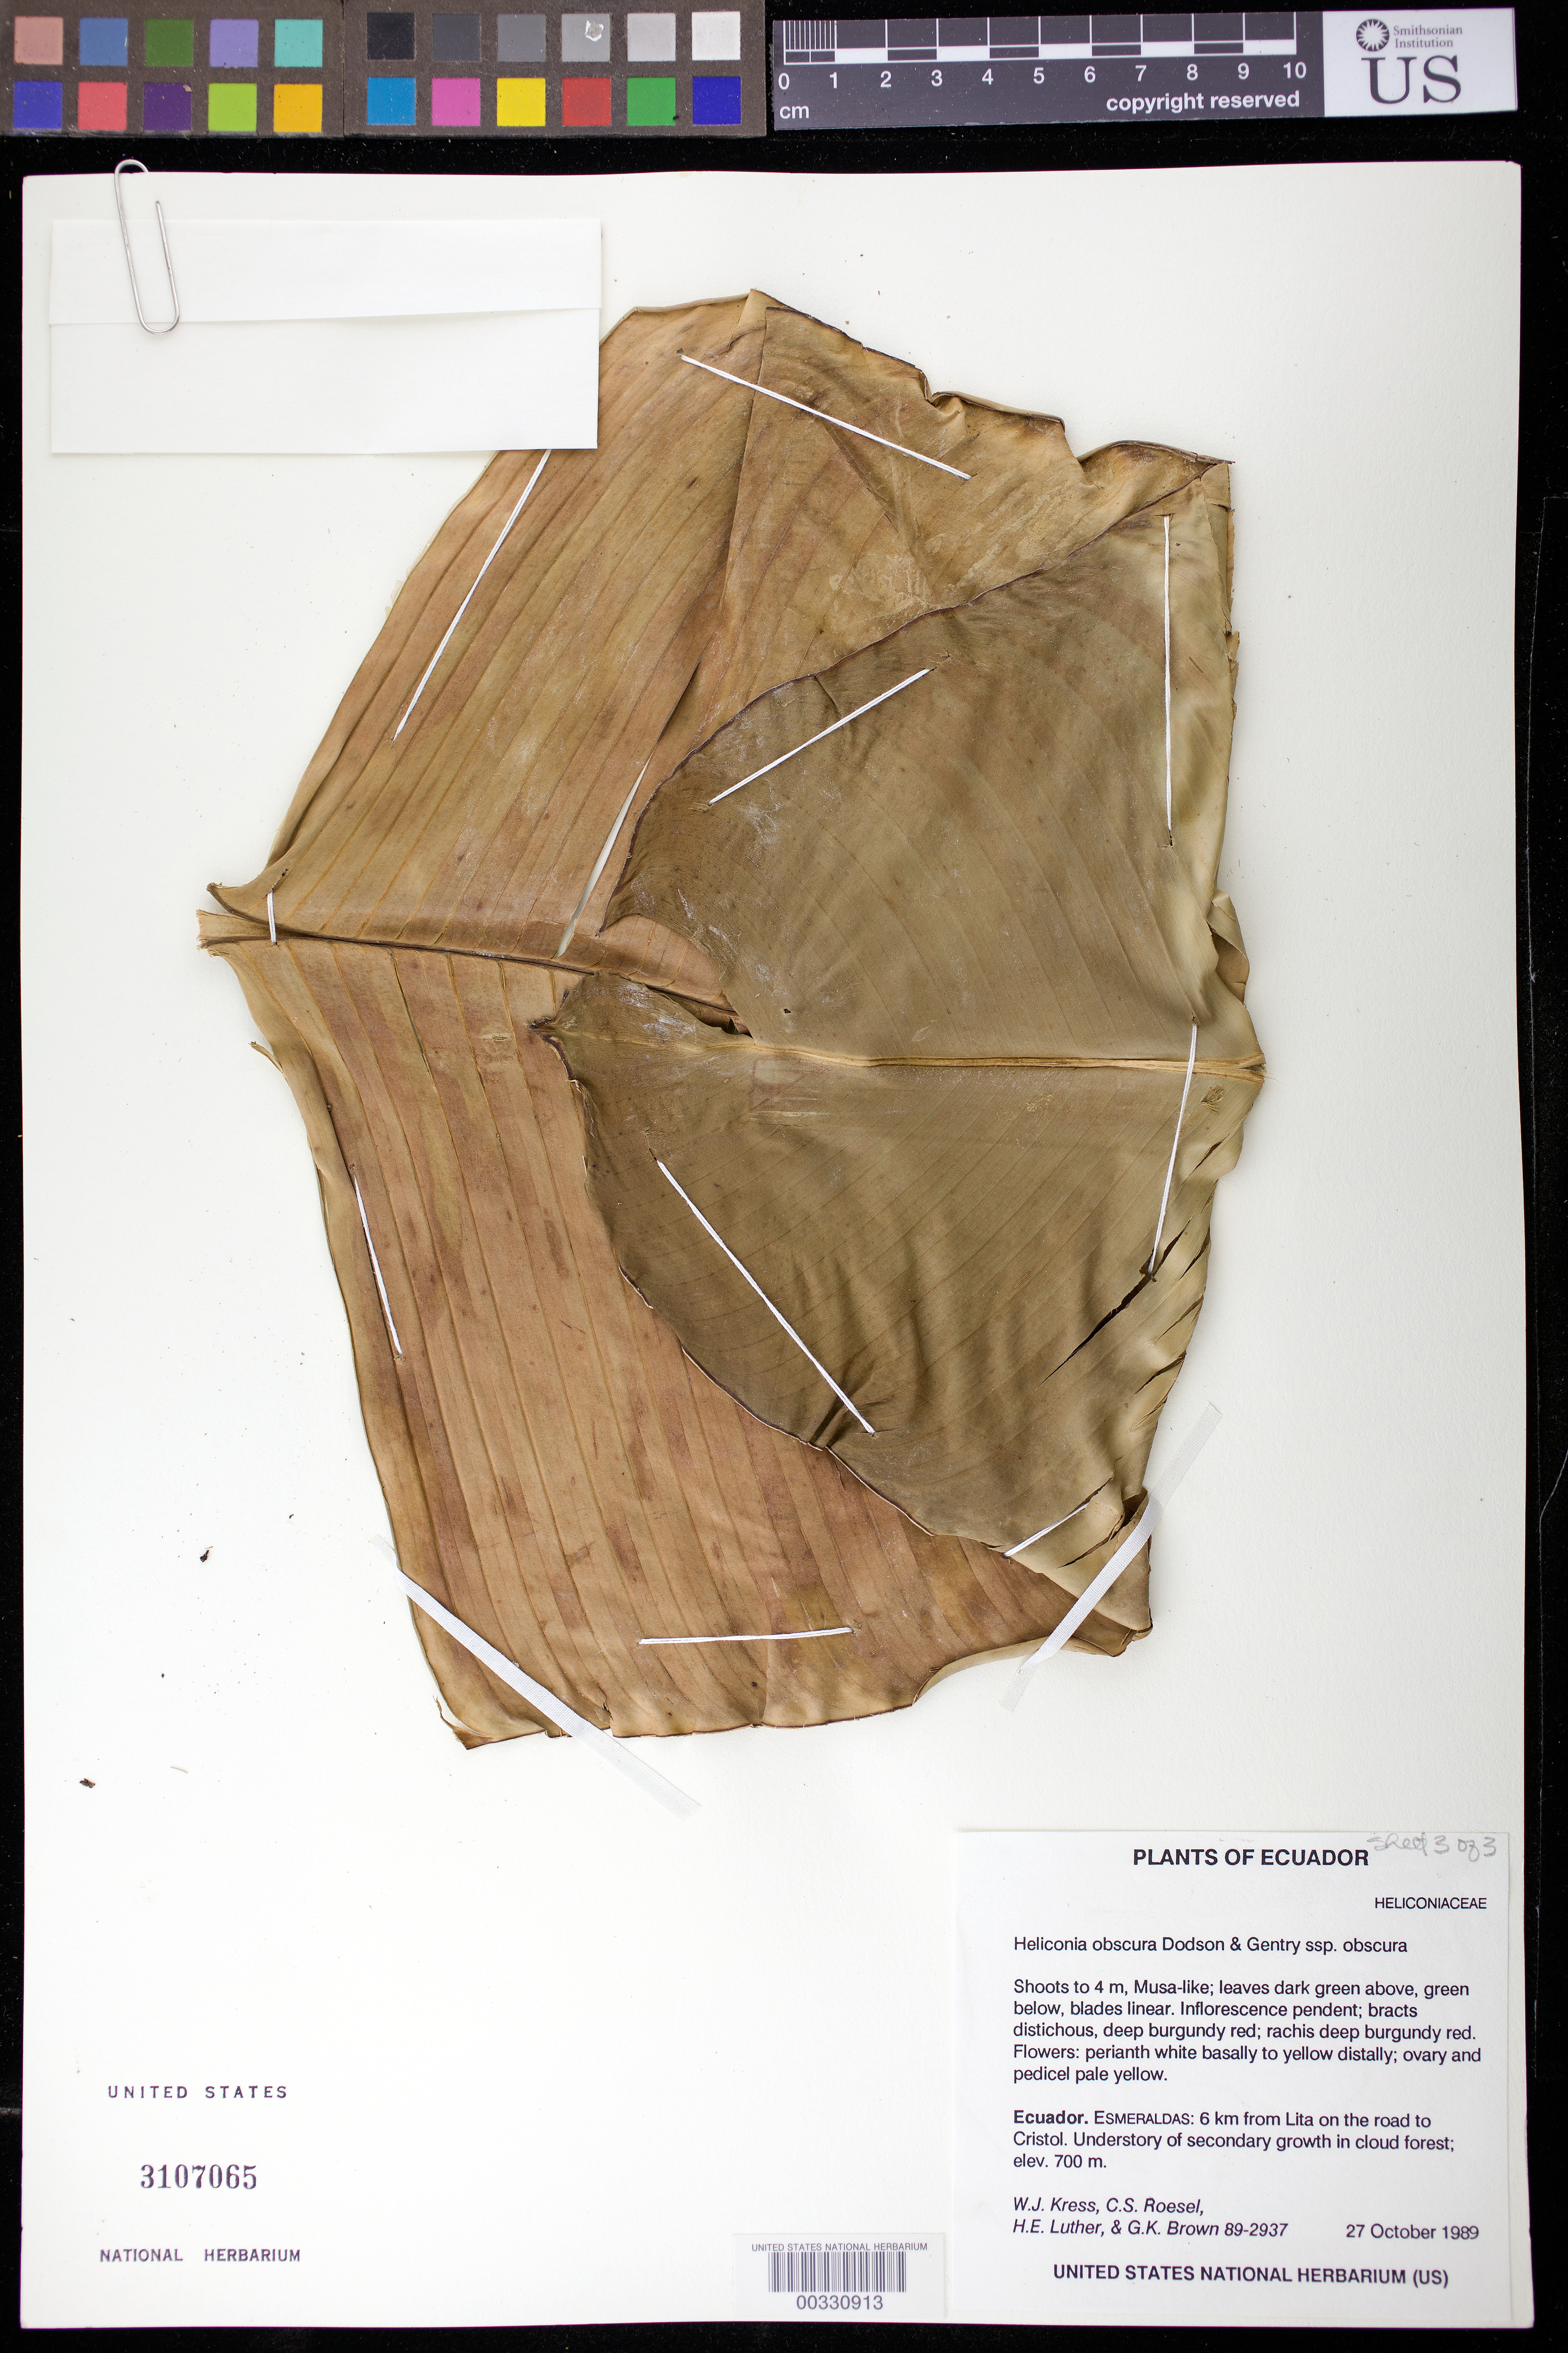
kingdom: Plantae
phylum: Tracheophyta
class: Liliopsida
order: Zingiberales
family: Heliconiaceae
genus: Heliconia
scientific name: Heliconia obscura subsp. obscura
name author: Dodson & Gentry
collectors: W. J. Kress, C. S. Roesel, Harry E. Luther & G. K. Brown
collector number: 89-2937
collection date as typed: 27 Oct 1989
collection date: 1989-10-27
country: Ecuador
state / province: Esmeraldas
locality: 6 km from Lita on road to Cristol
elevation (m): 700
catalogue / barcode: US 3107065